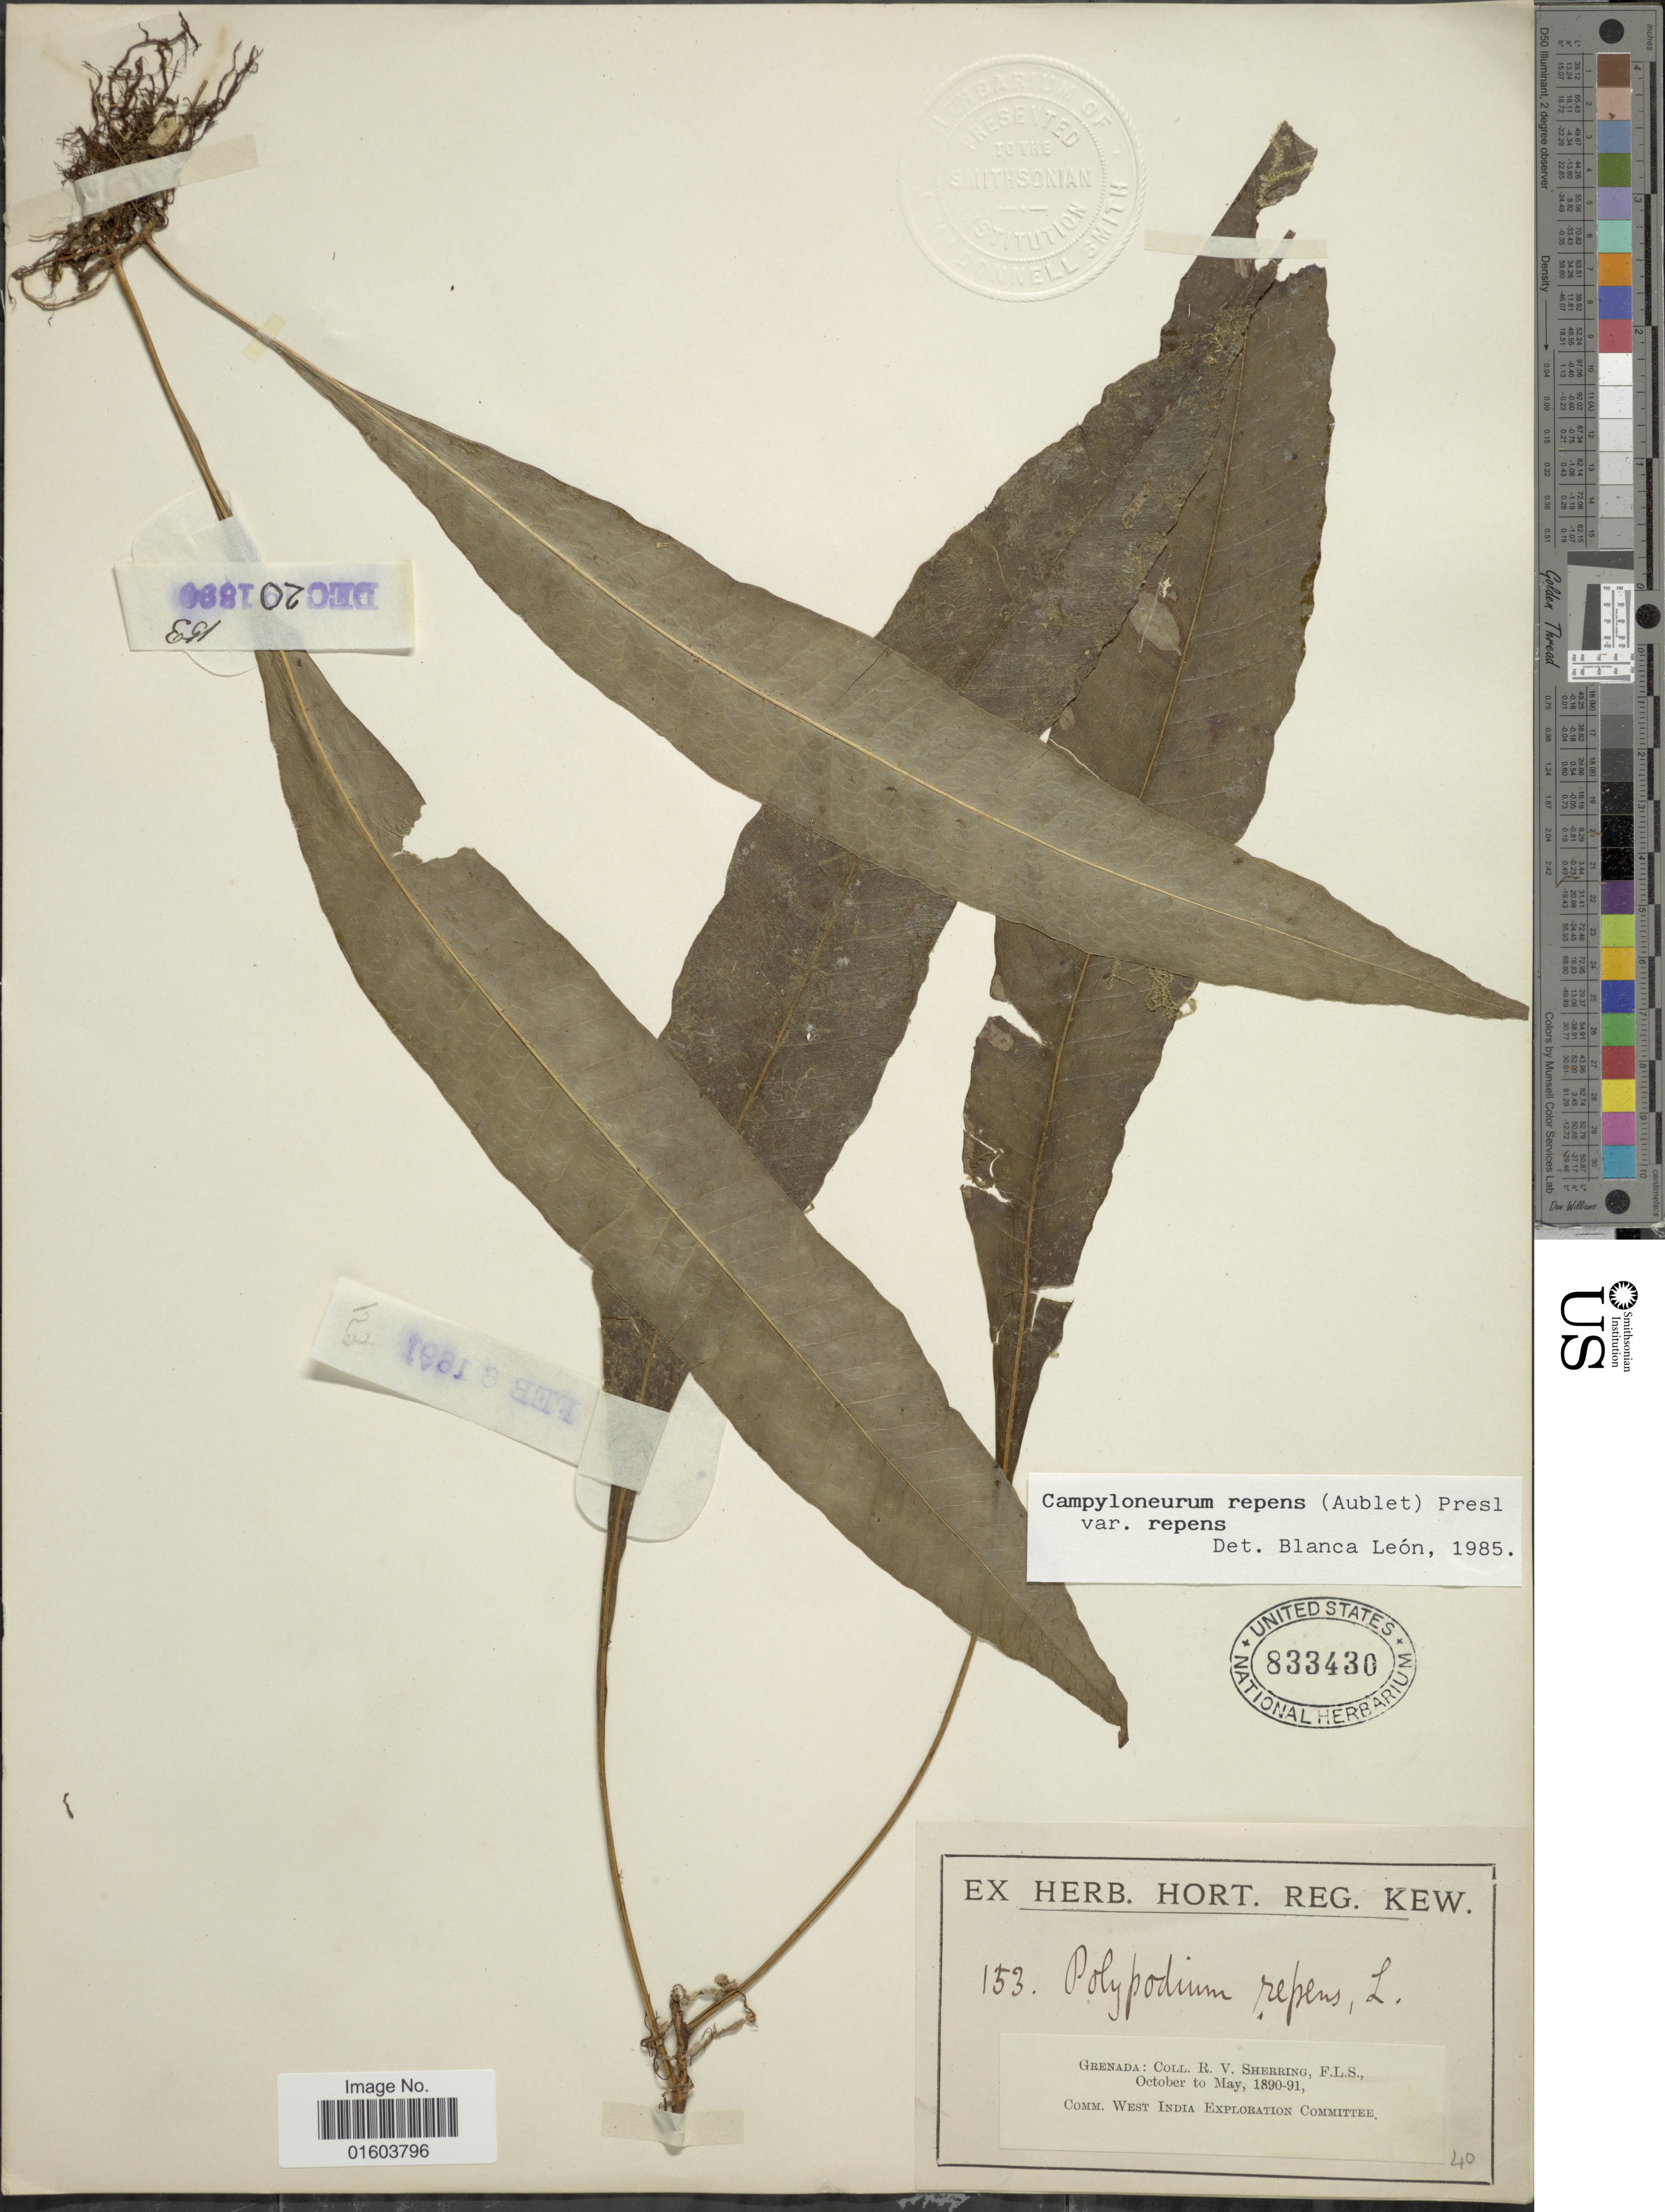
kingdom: Plantae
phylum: Tracheophyta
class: Polypodiopsida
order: Polypodiales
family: Polypodiaceae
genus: Campyloneurum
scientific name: Campyloneurum repens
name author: (Aubl.) C. Presl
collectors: R. Sherring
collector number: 153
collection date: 1890-10/1891-05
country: Grenada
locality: Grenada.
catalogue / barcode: US 833430